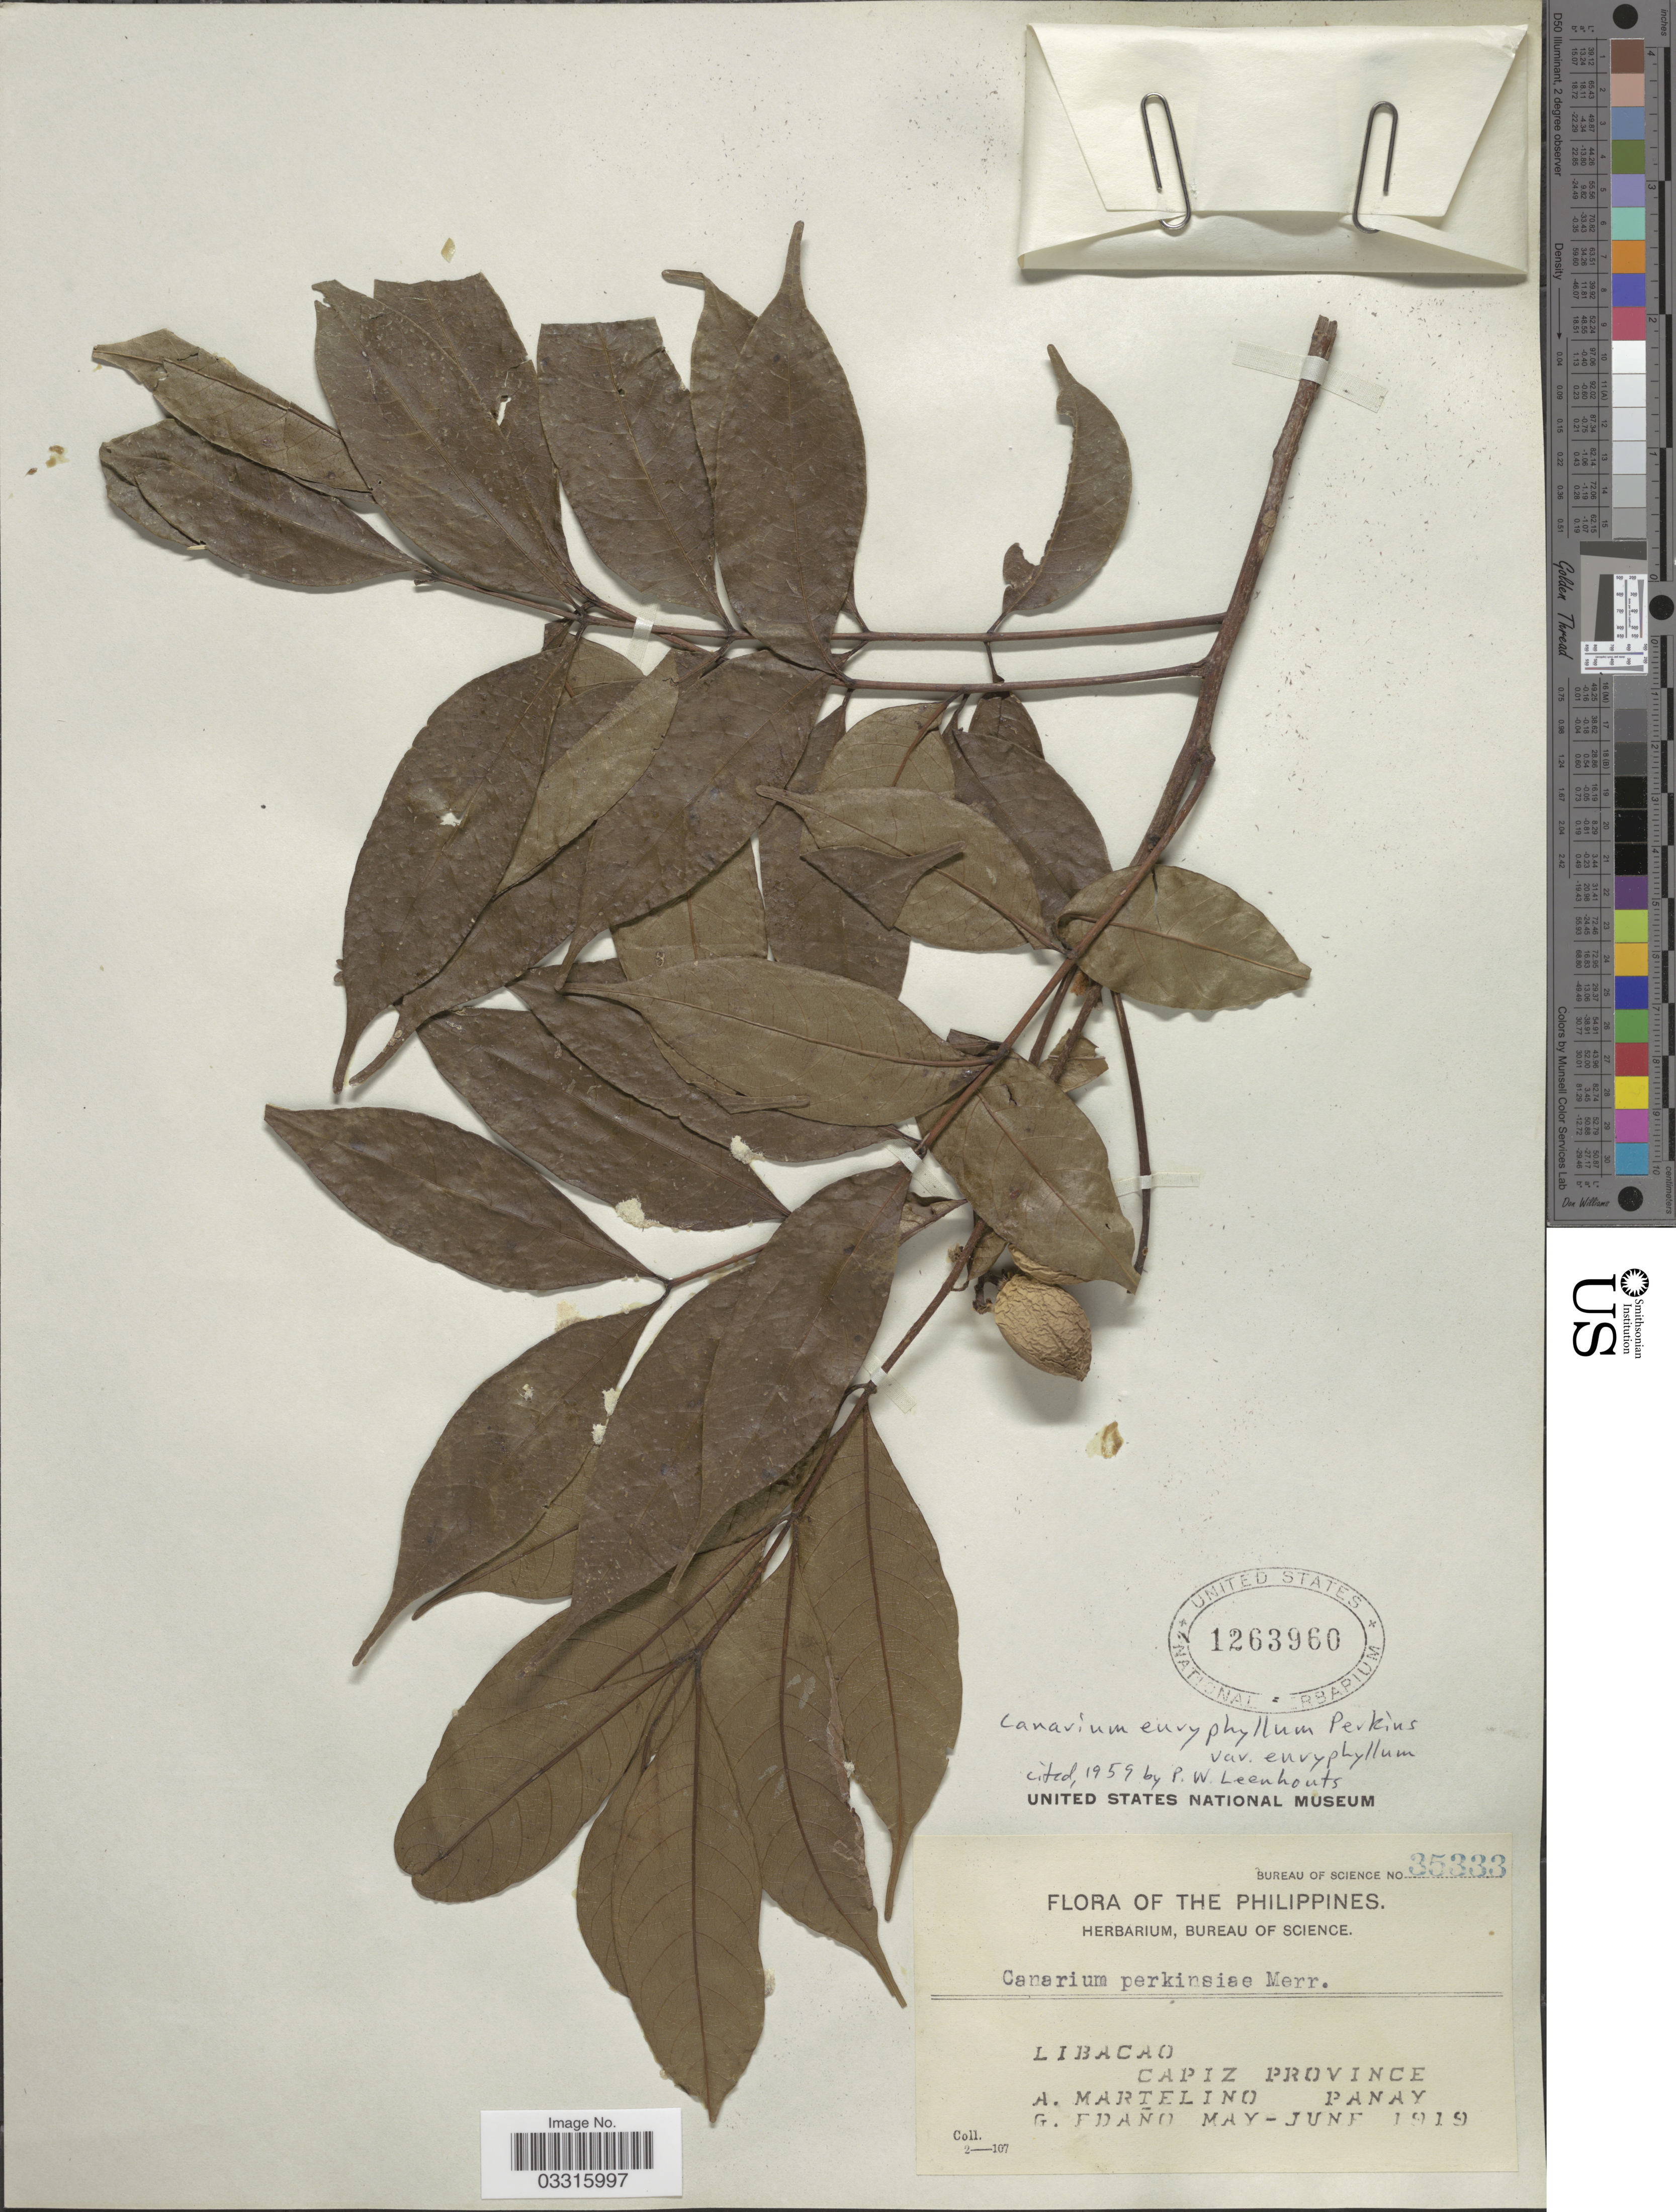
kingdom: Plantae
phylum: Tracheophyta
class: Magnoliopsida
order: Sapindales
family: Burseraceae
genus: Canarium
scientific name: Canarium euryphyllum var. euryphyllum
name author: G. Perkins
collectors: A. Martelino & G. Edaño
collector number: Bureau of Science 35333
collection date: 1919-05/1919-06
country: Philippines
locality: Libacao, Capiz Province, Panay.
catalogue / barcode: US 1263960